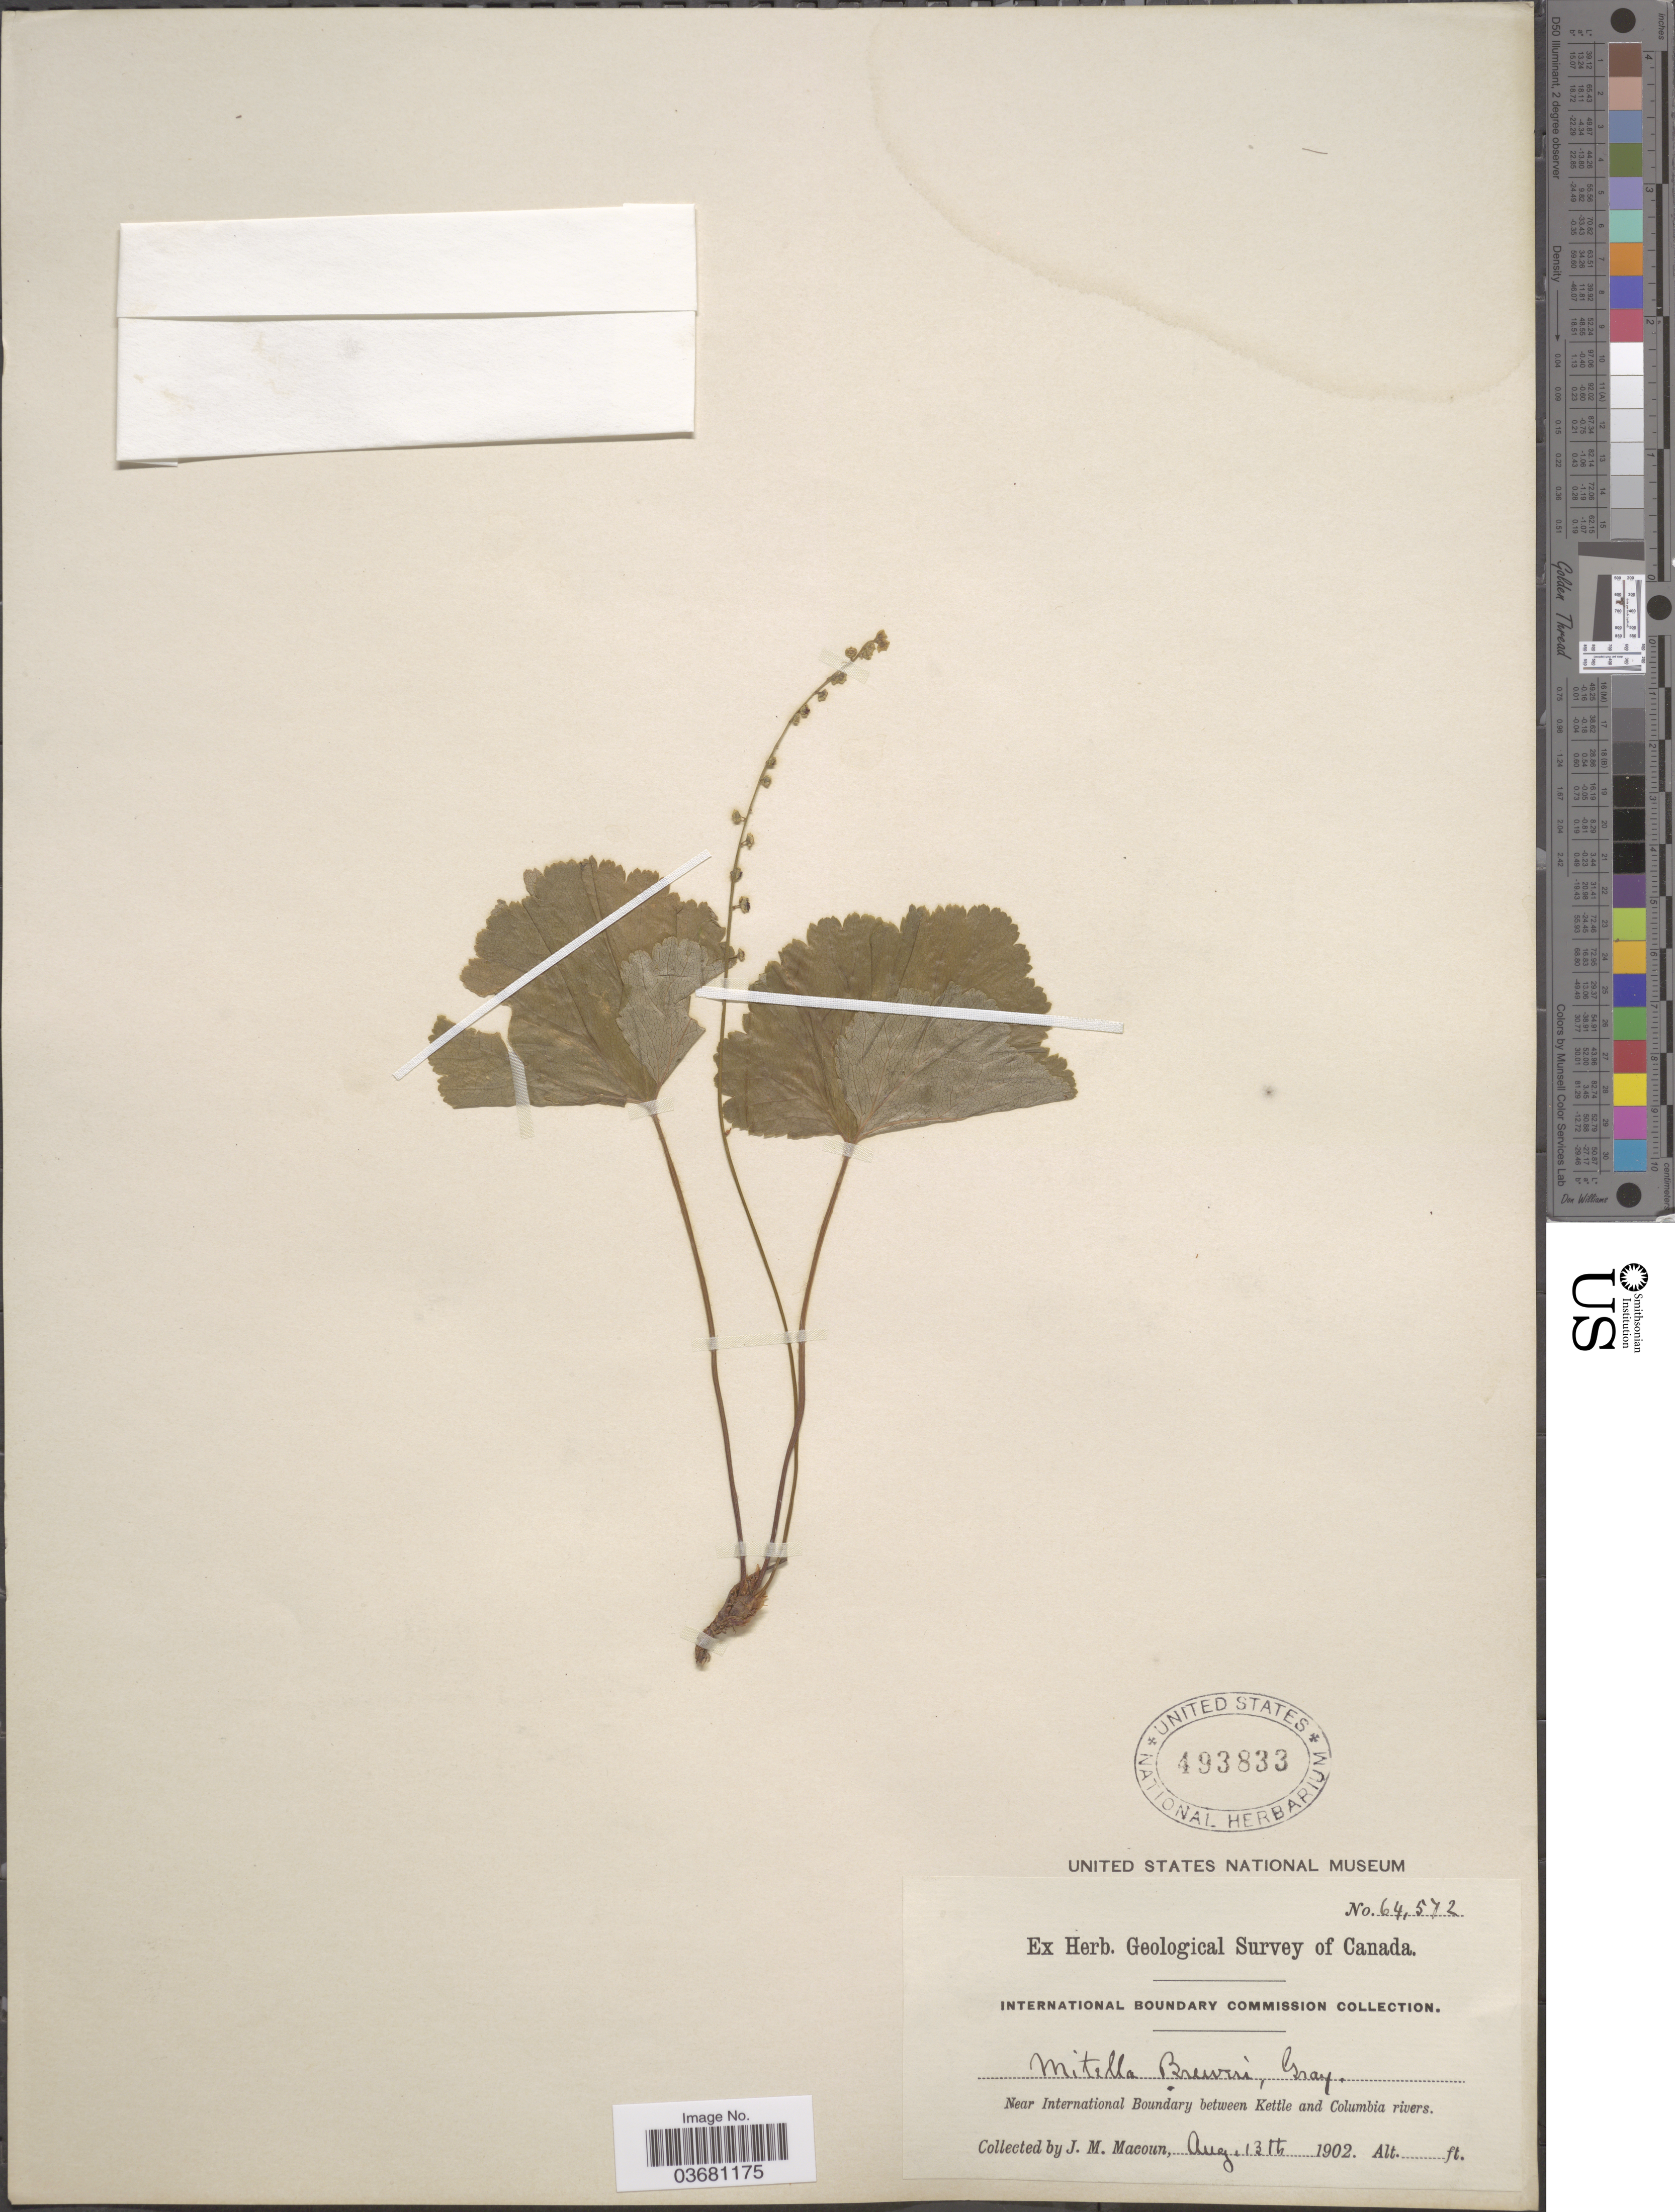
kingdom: Plantae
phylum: Tracheophyta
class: Magnoliopsida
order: Saxifragales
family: Saxifragaceae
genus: Mitella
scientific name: Mitella breweri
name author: A. Gray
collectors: J. M. Macoun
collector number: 64572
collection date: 1902-08-13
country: Canada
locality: Geological Survey of Canada. International Boundary Commission. Near International Boundary between Kettle and Columbia rivers.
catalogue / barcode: US 493833